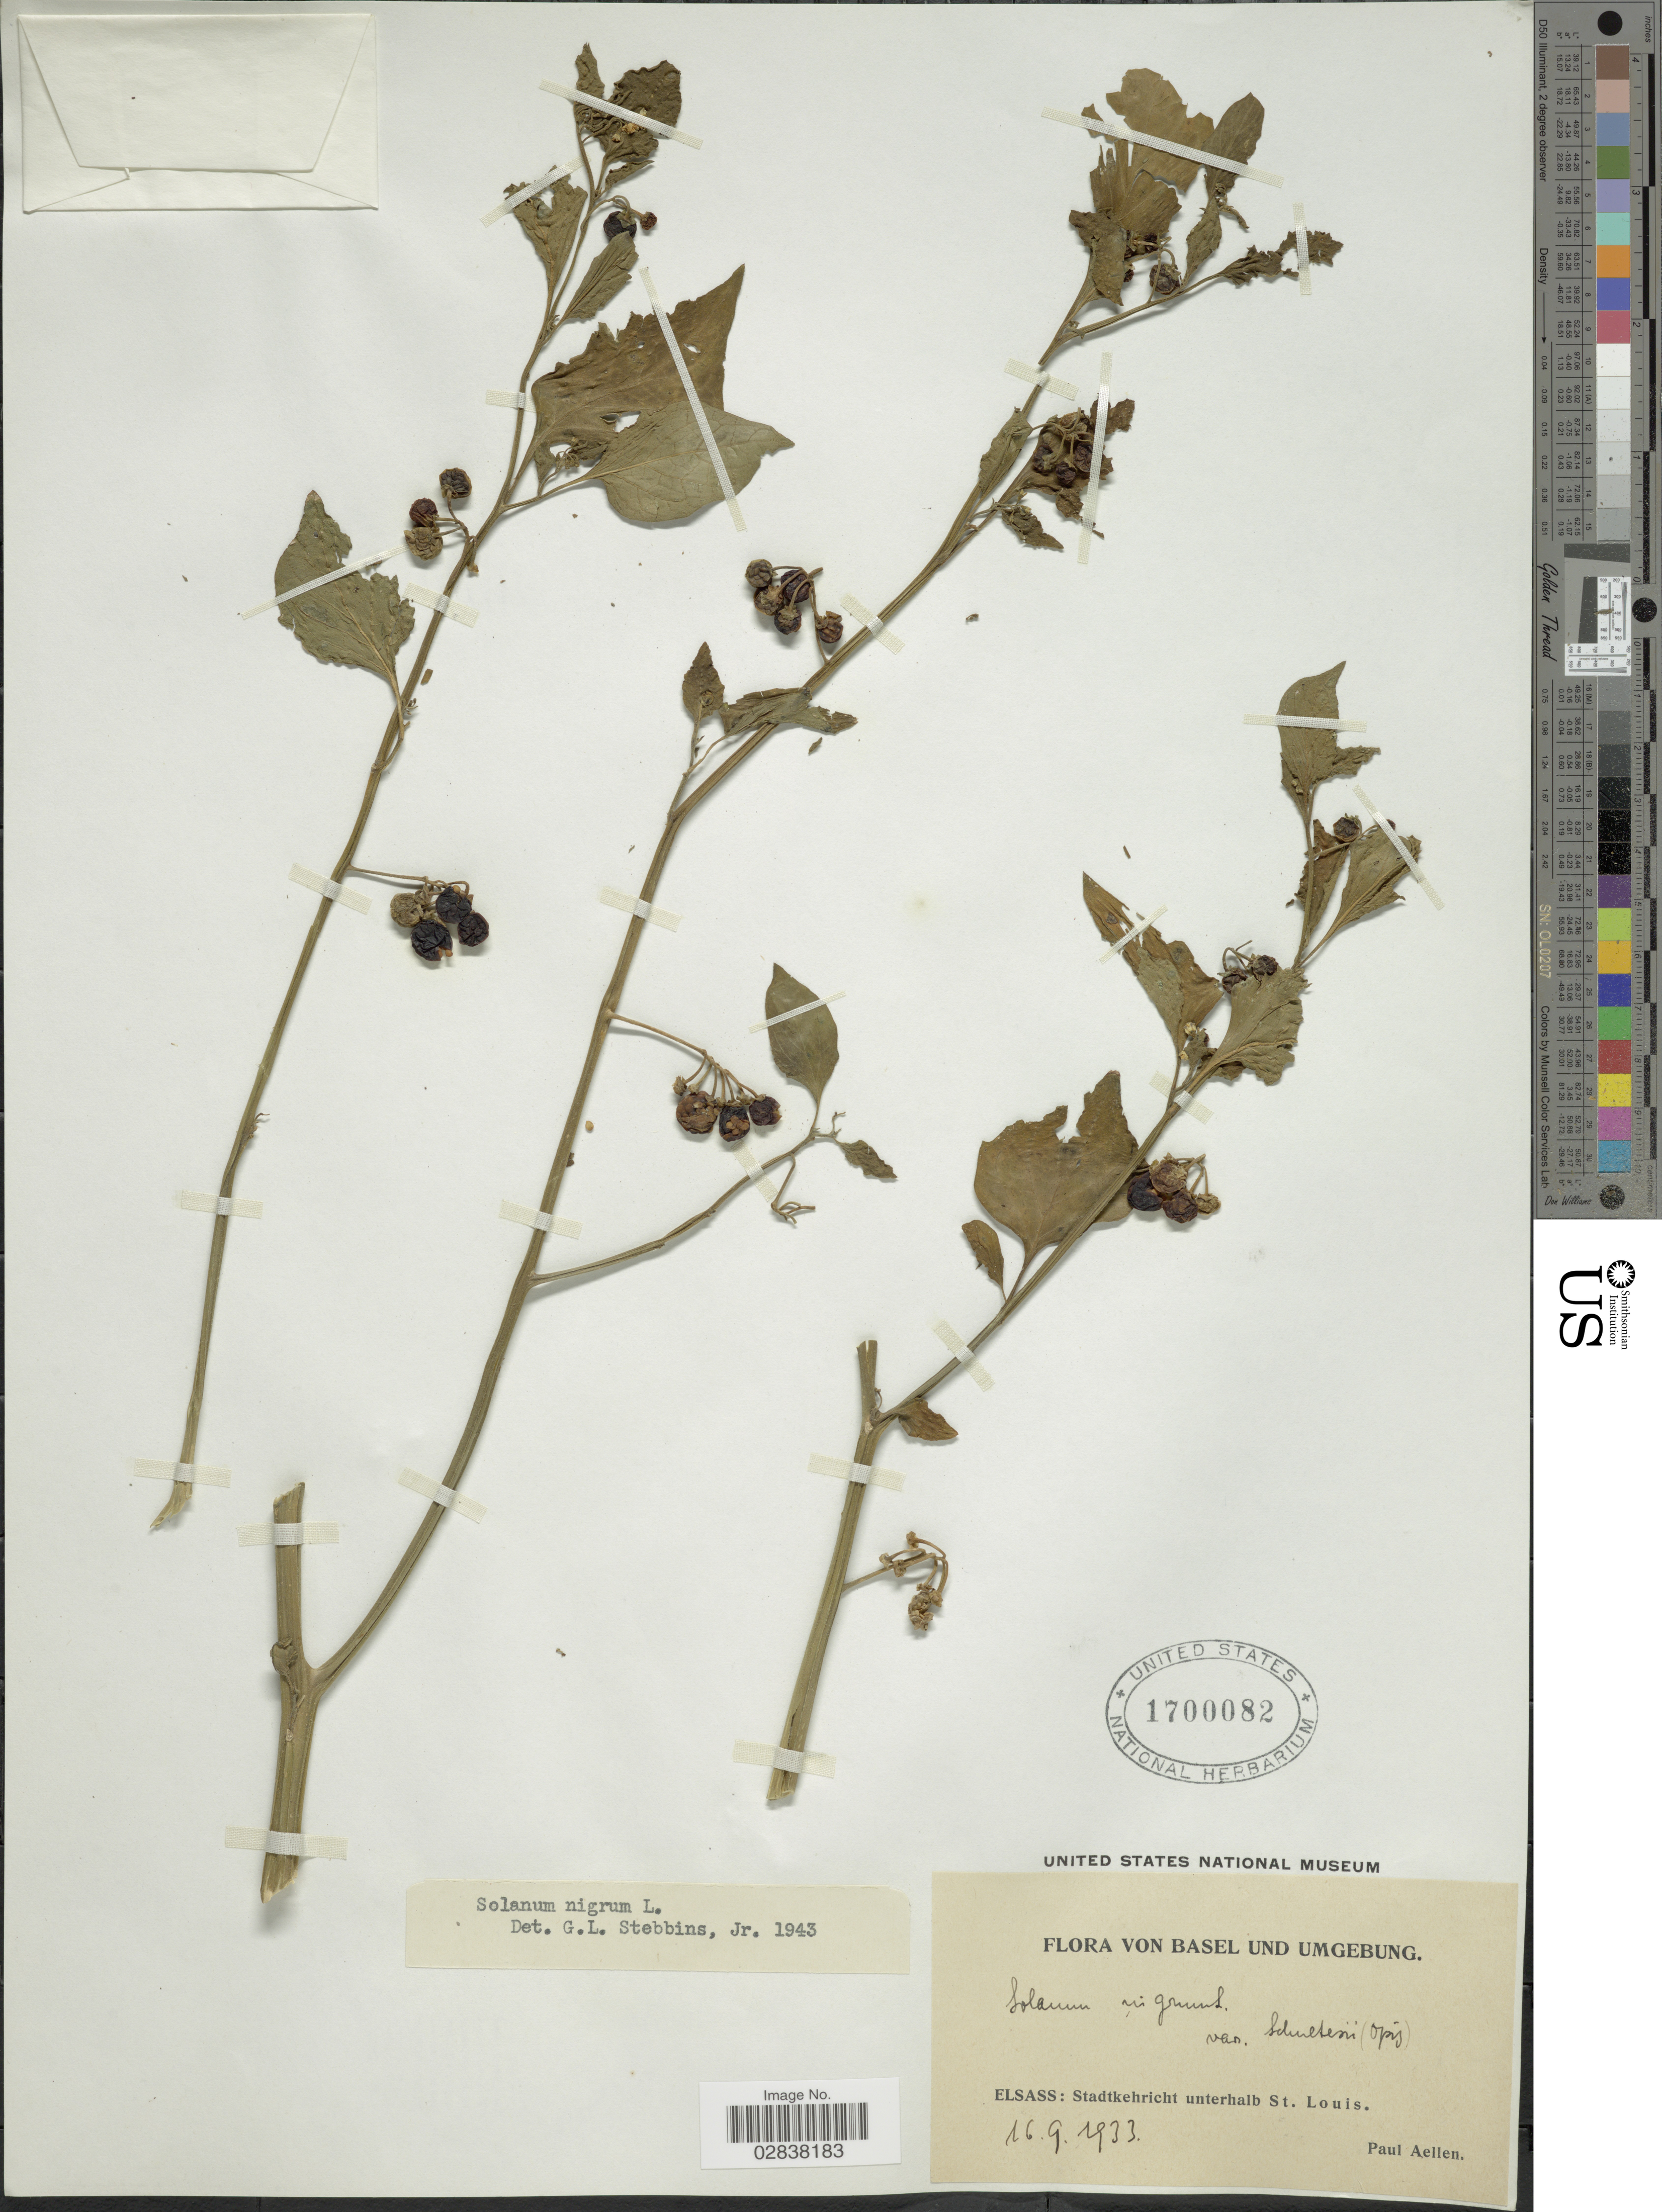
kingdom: Plantae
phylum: Tracheophyta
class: Magnoliopsida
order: Solanales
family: Solanaceae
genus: Solanum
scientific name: Solanum nigrum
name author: L.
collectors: P. Aellen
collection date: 1933-09-16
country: Switzerland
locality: Basel und Umgebung, Elsass, Stadtkehricht unterhalb St. Louis.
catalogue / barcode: US 1700082